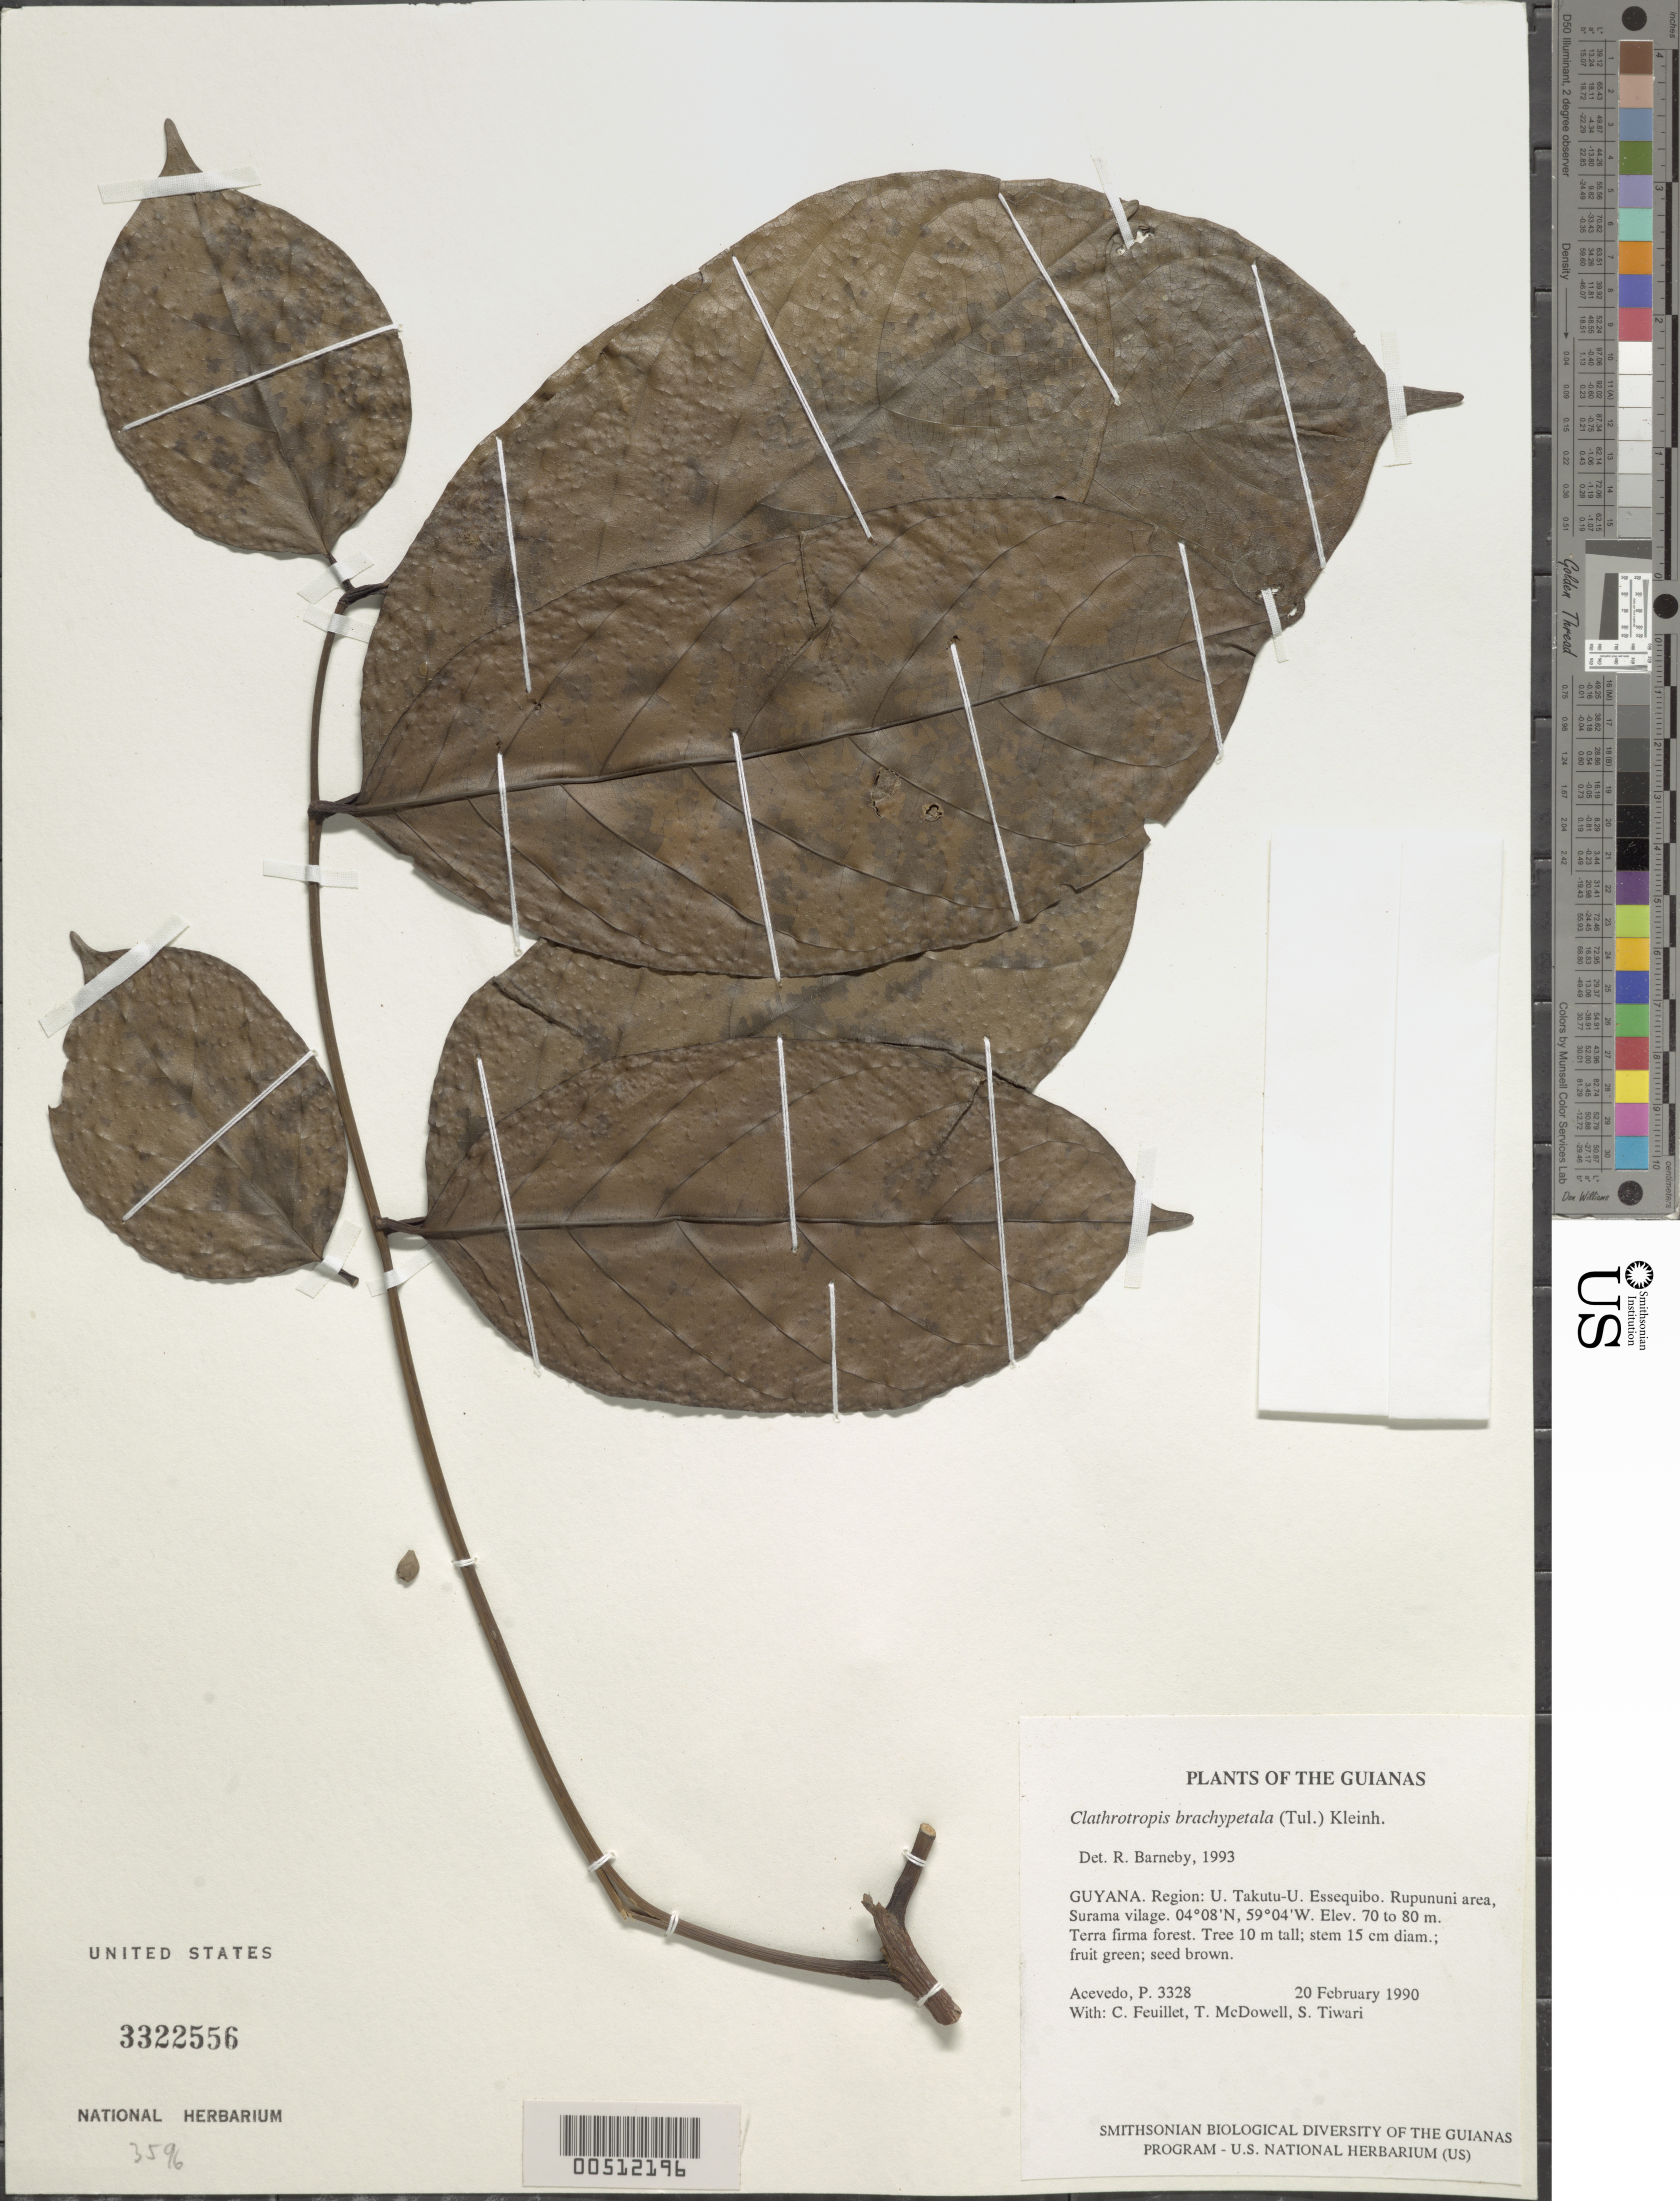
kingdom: Plantae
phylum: Tracheophyta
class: Magnoliopsida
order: Fabales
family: Fabaceae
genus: Clathrotropis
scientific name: Clathrotropis brachypetala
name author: (Tul.) Kleinh.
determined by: Barneby, Rupert C., (NY)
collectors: P. Acevedo-Rodr., C. Feuillet, T. McDowell & S. Tiwari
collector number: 3328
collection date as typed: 20 Feb 1990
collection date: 1990-02-20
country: Guyana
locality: U. Takutu - U. Essequibo. Rupununi area, Surama vilage.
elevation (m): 70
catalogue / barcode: US 3322556